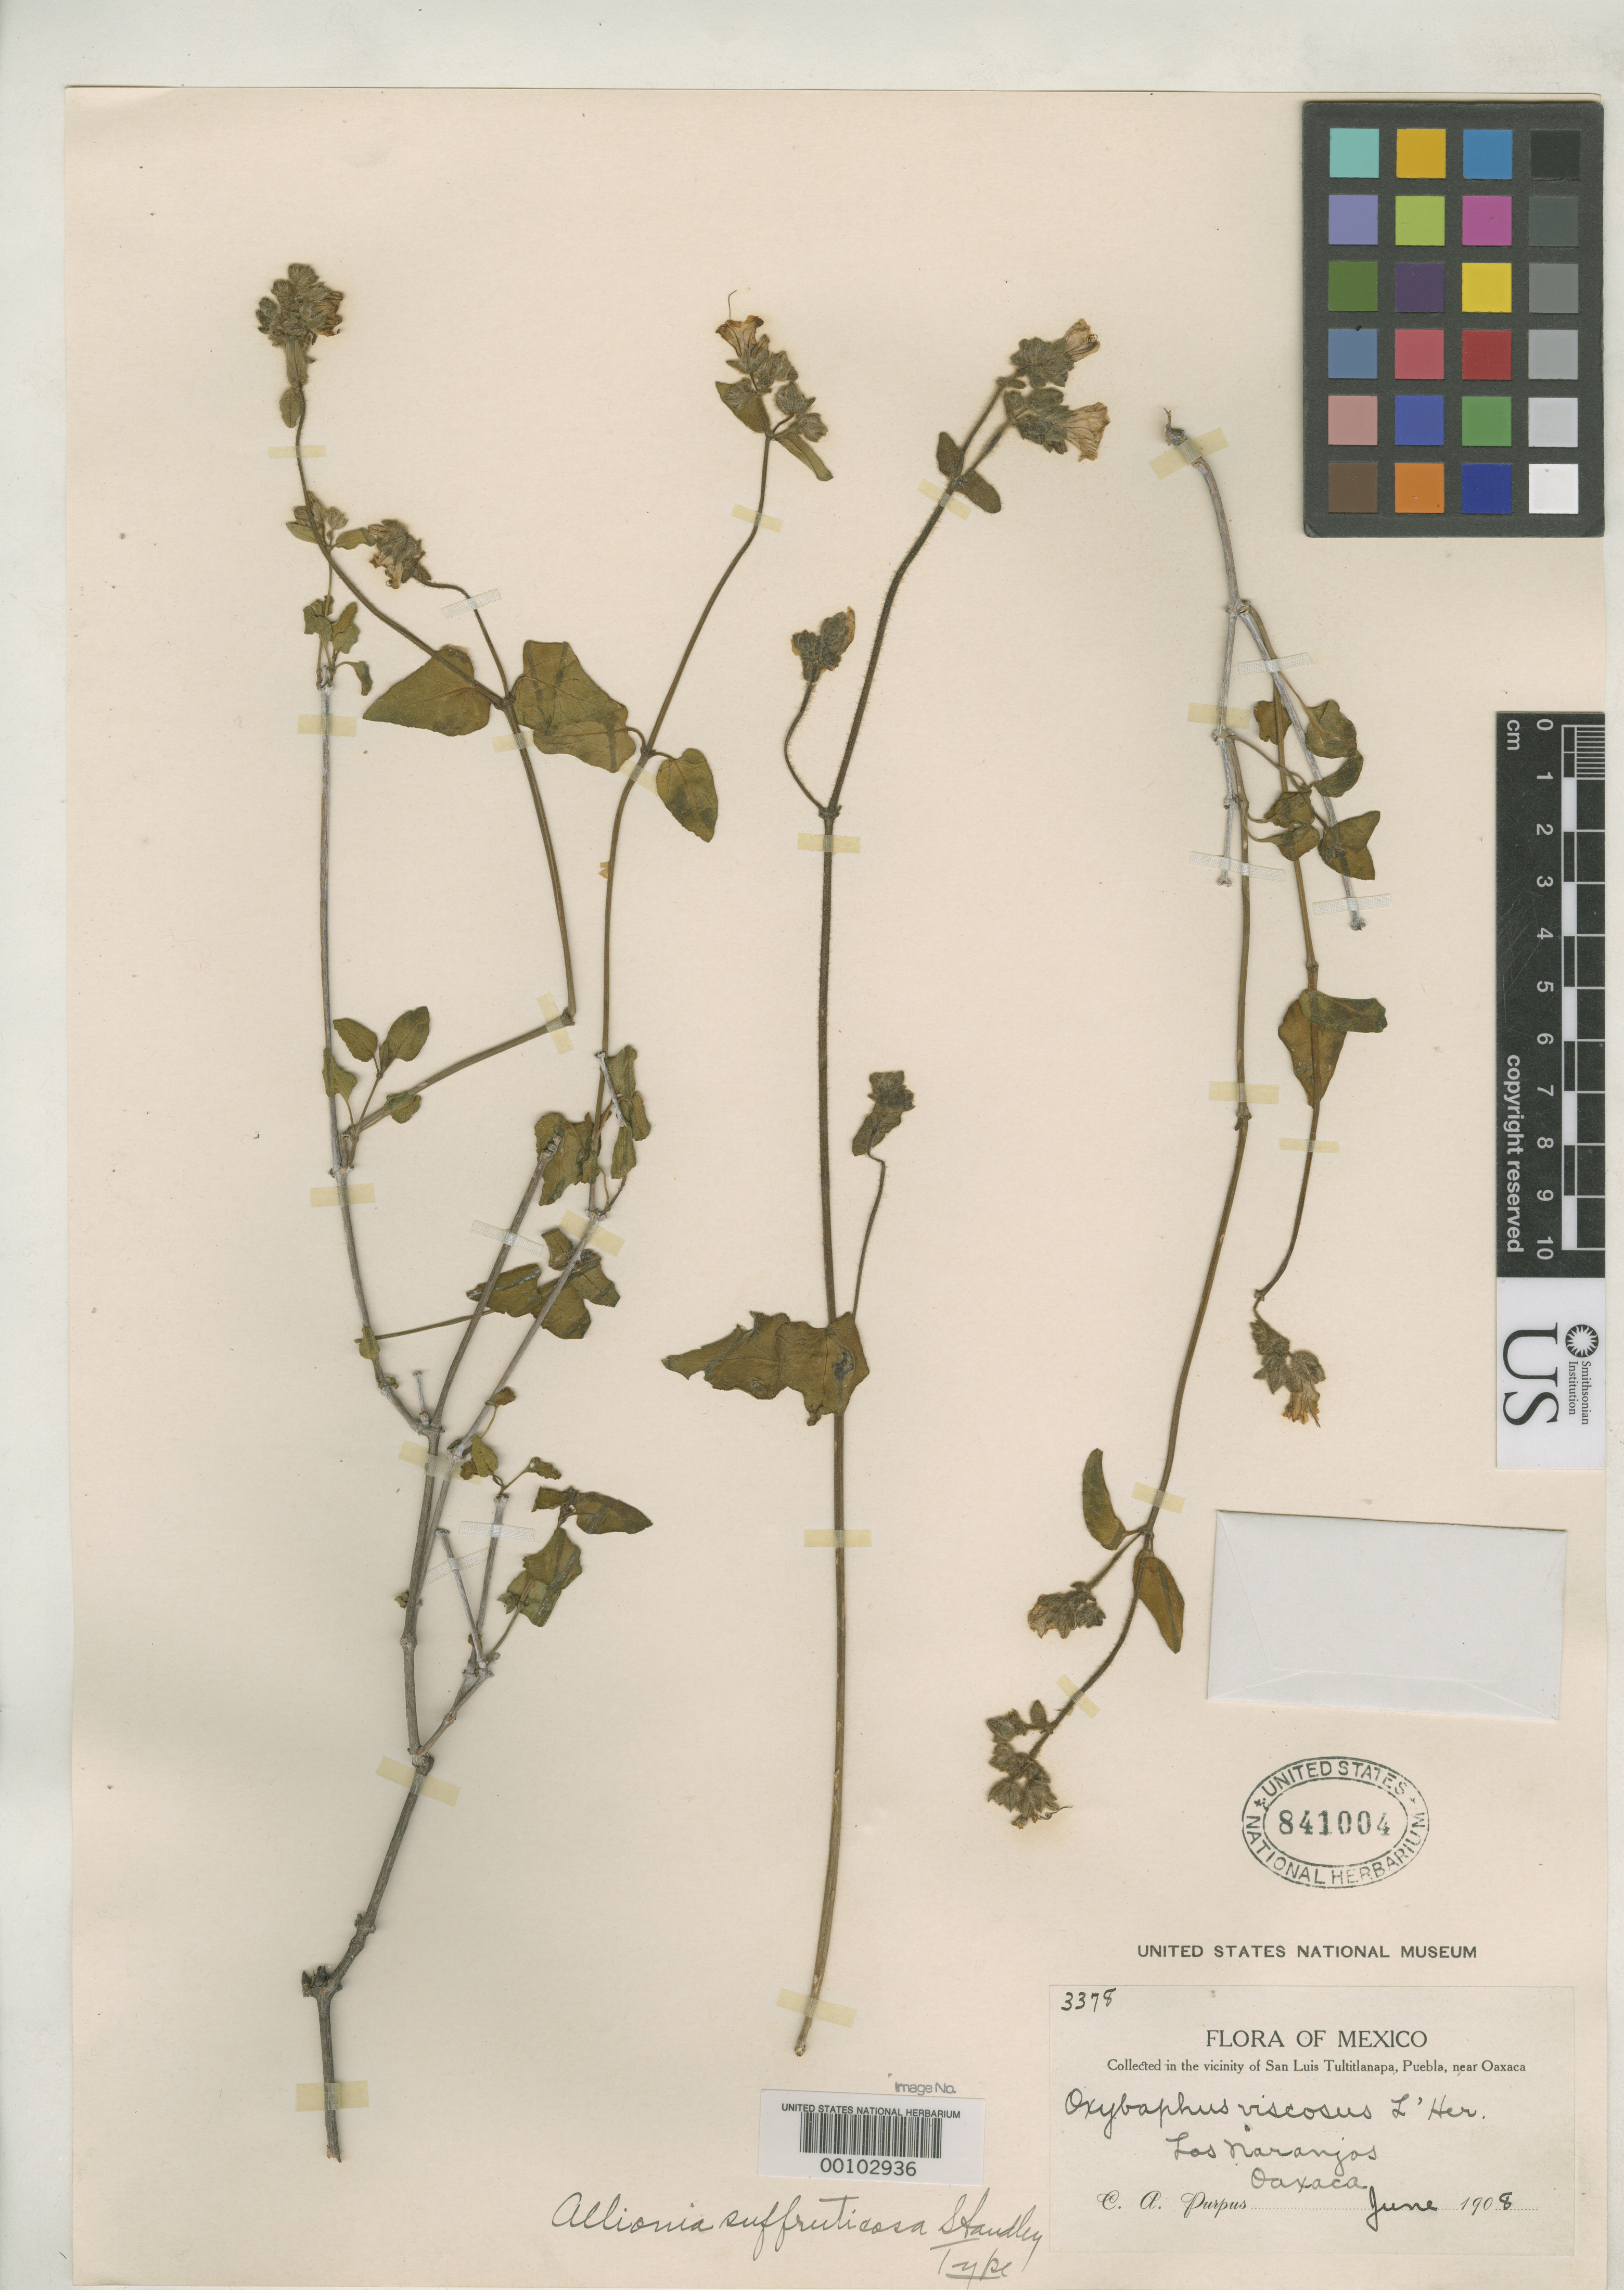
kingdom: Plantae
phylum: Tracheophyta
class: Magnoliopsida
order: Caryophyllales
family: Nyctaginaceae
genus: Allionia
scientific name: Allionia suffruticosa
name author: Standl.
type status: Holotype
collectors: C. A. Purpus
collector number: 3378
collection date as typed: Jun 1908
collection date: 1908-06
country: Mexico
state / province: Oaxaca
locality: Los Naranjos.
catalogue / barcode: US 841004